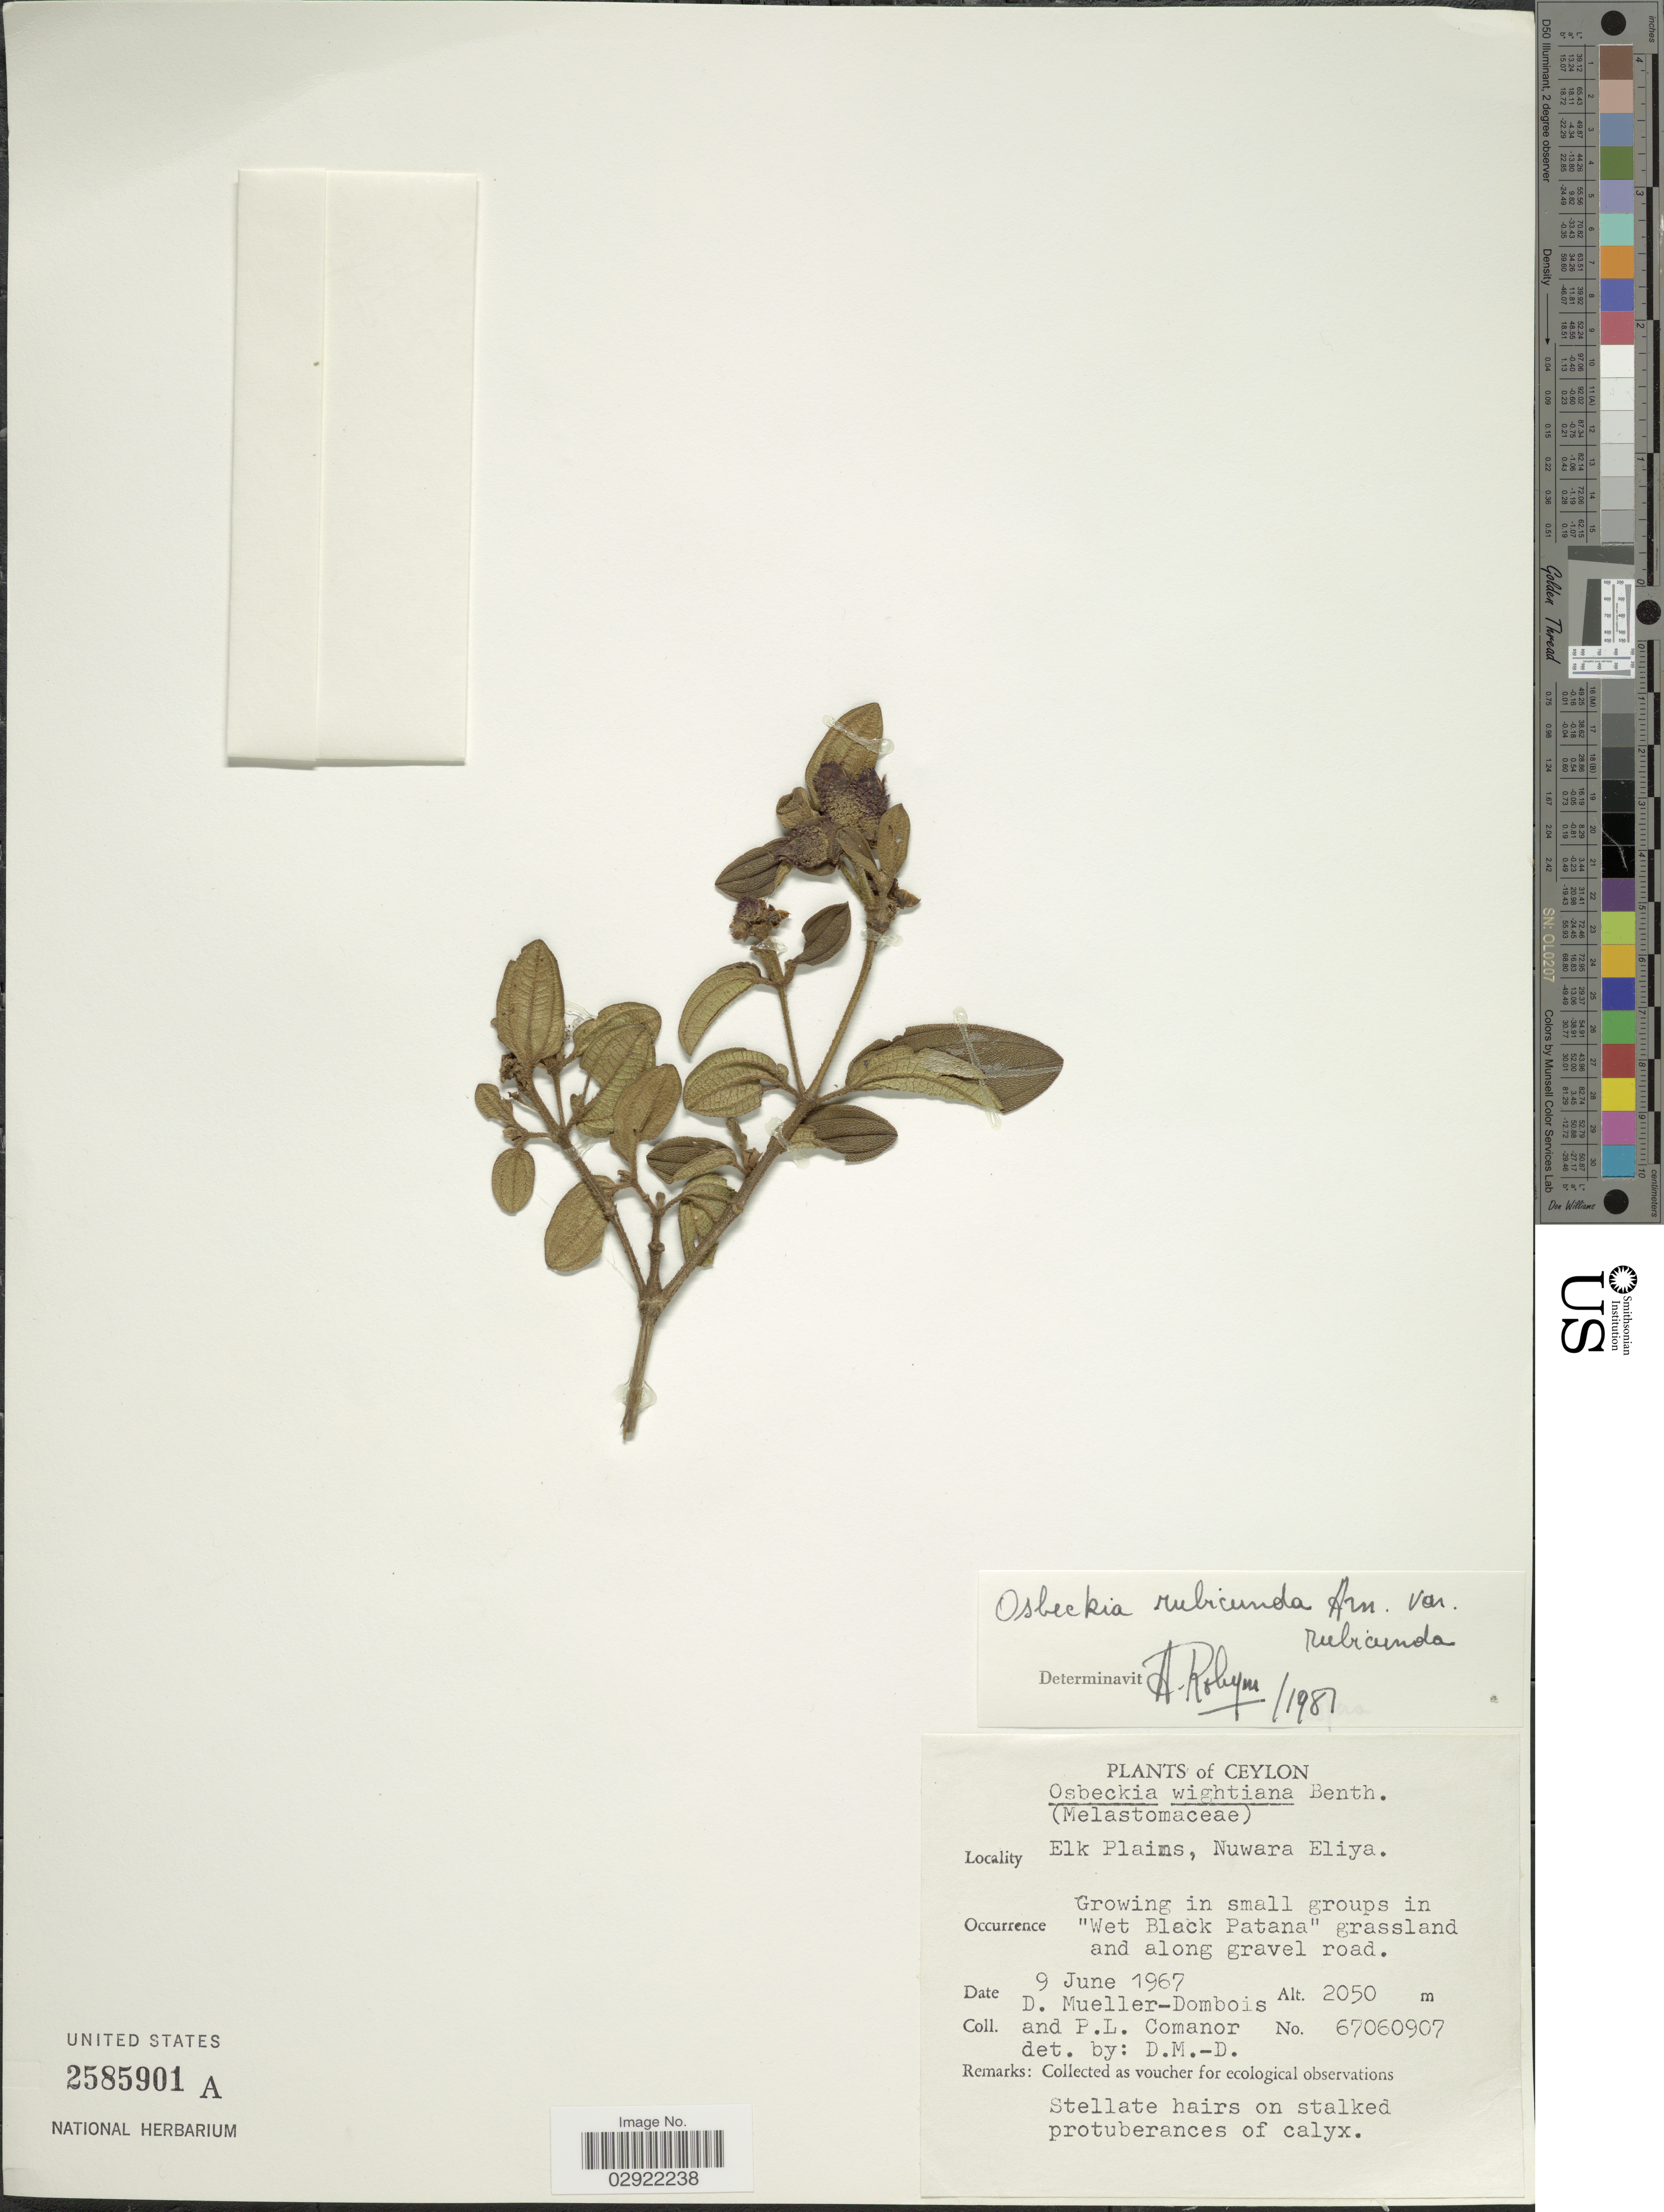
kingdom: Plantae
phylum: Tracheophyta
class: Magnoliopsida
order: Myrtales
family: Melastomataceae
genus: Osbeckia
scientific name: Osbeckia rubicunda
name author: Arn.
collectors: D. Mueller-Dombois & P. Comanor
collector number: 67060907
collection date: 1967-06-09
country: Sri Lanka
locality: Ceylon. Elk Plains, Nuwara Eliya.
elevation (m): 2050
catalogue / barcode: US 2585901A